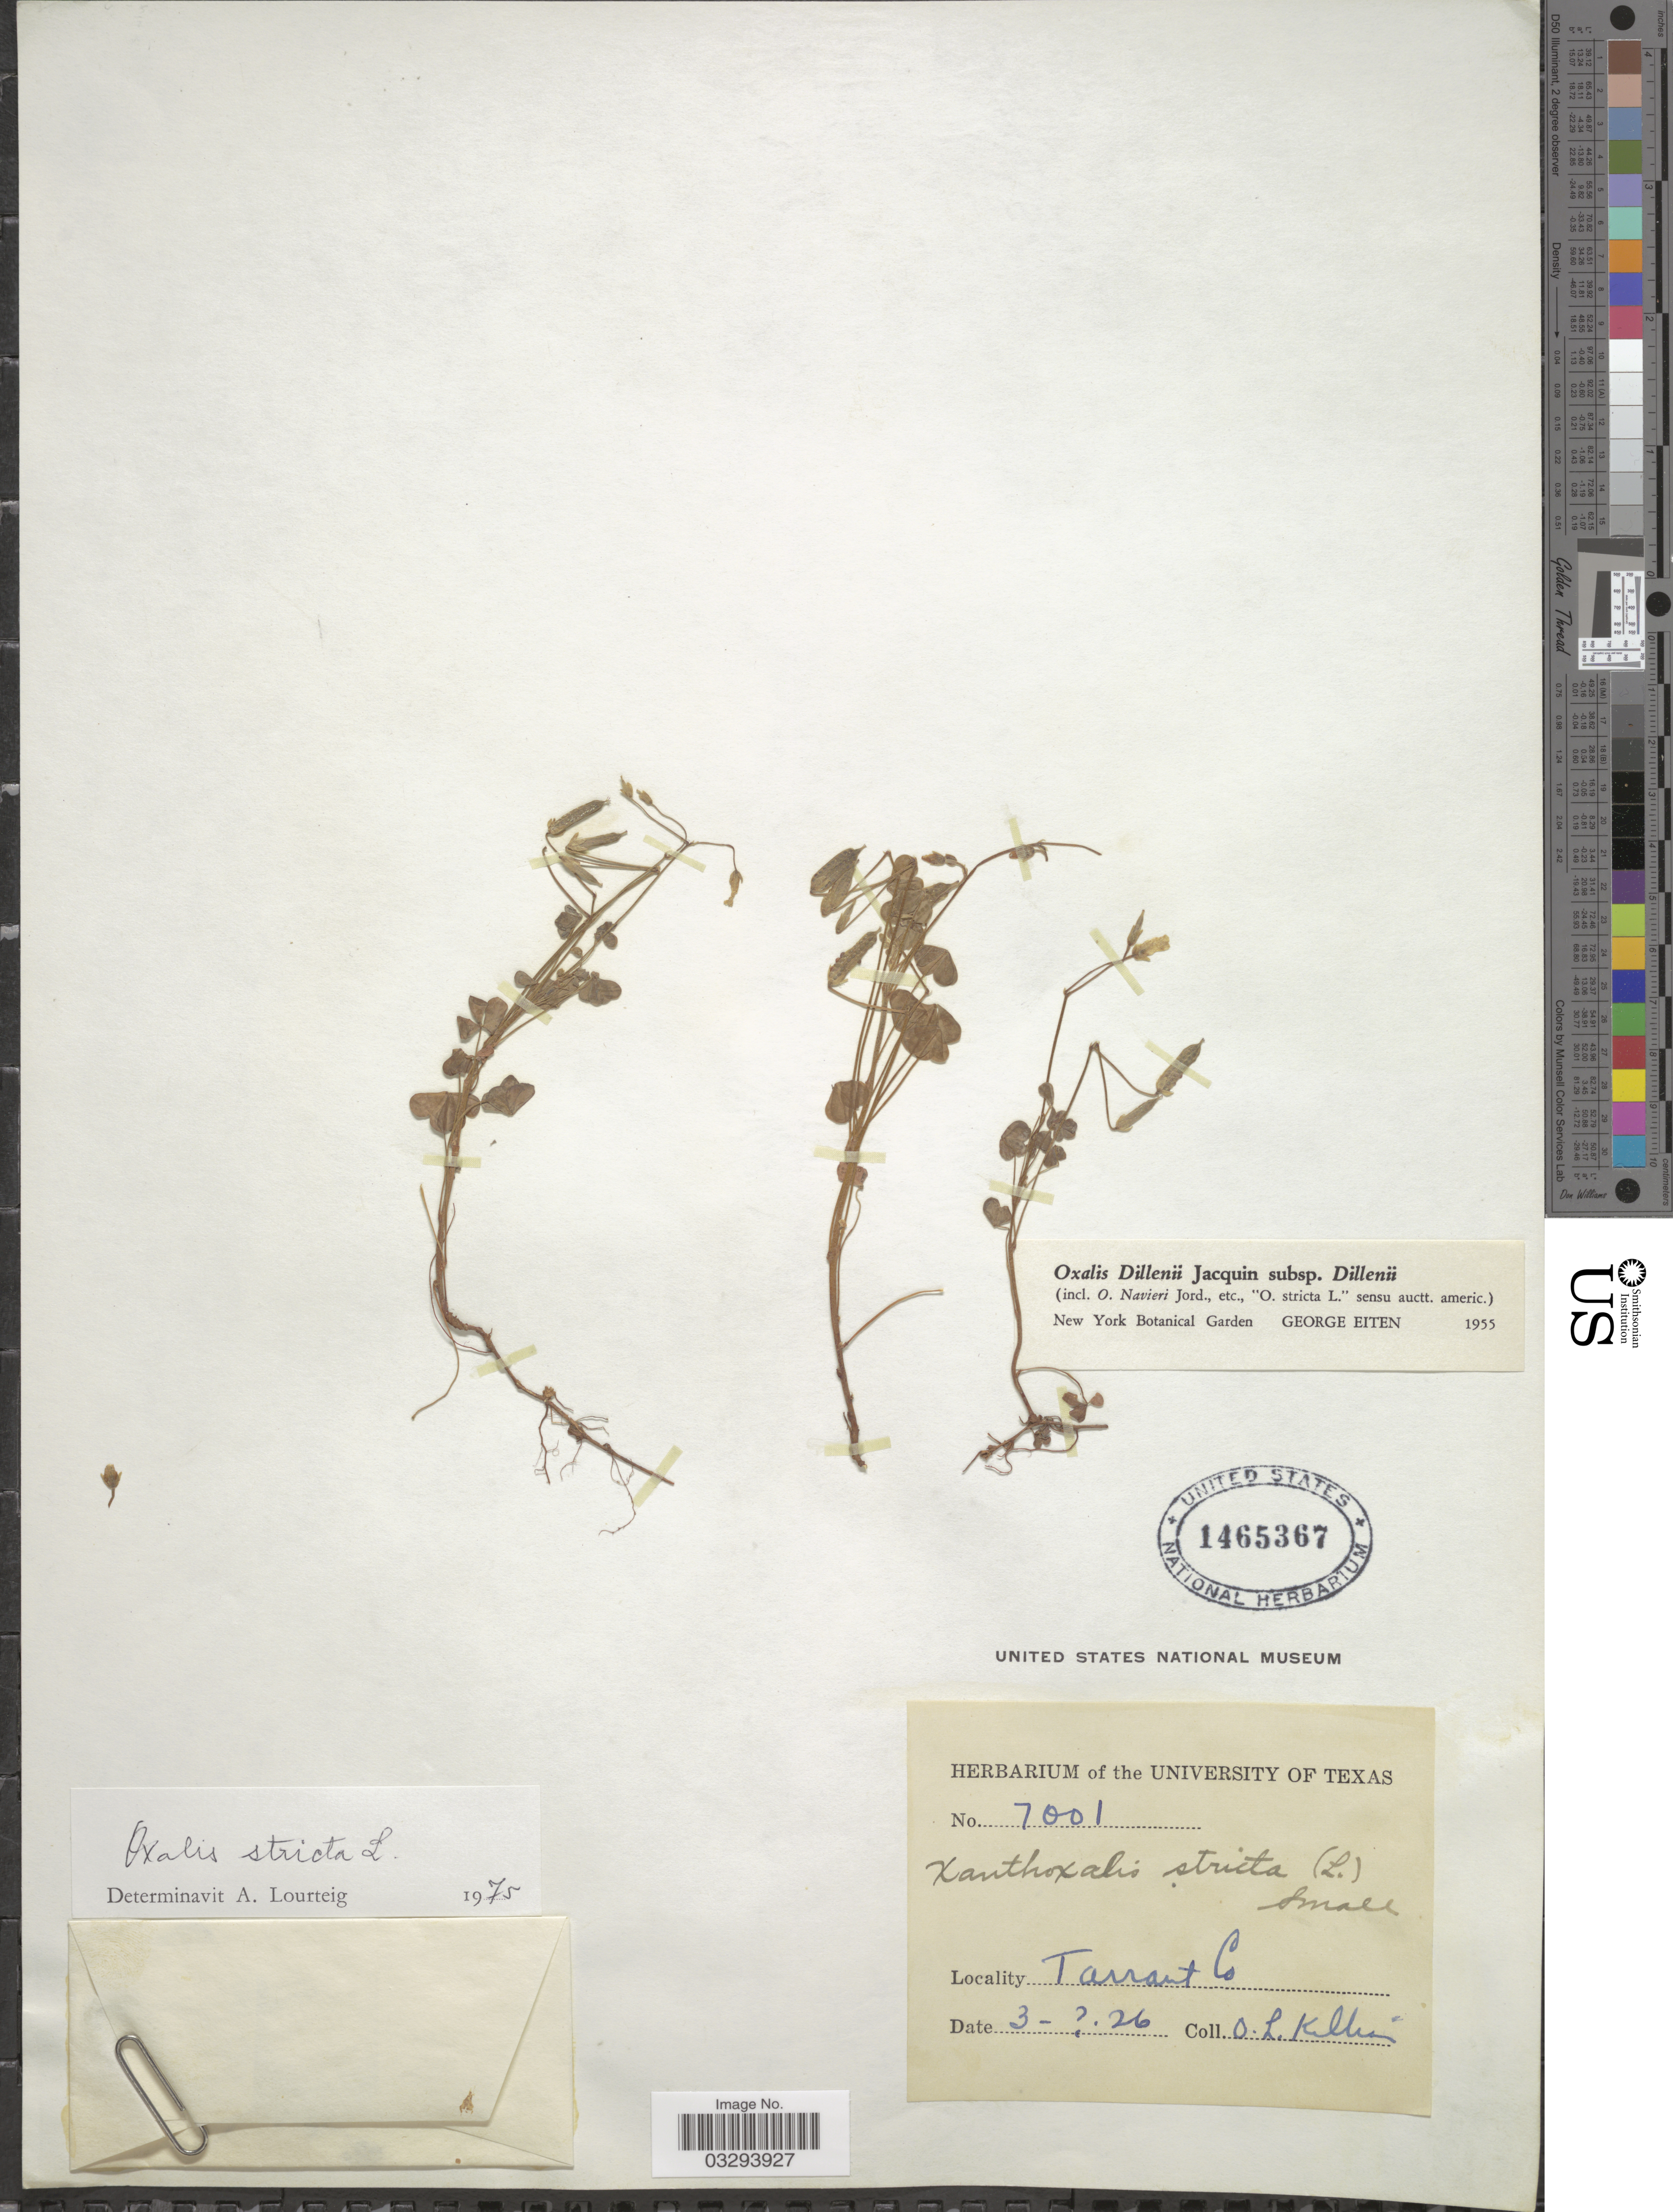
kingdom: Plantae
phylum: Tracheophyta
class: Magnoliopsida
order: Oxalidales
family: Oxalidaceae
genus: Oxalis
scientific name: Oxalis stricta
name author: L.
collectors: O. Killian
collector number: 7001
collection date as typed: Transcribed d/m/y: /3/26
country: United States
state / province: Texas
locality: Tarrant Co.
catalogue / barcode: US 1465367